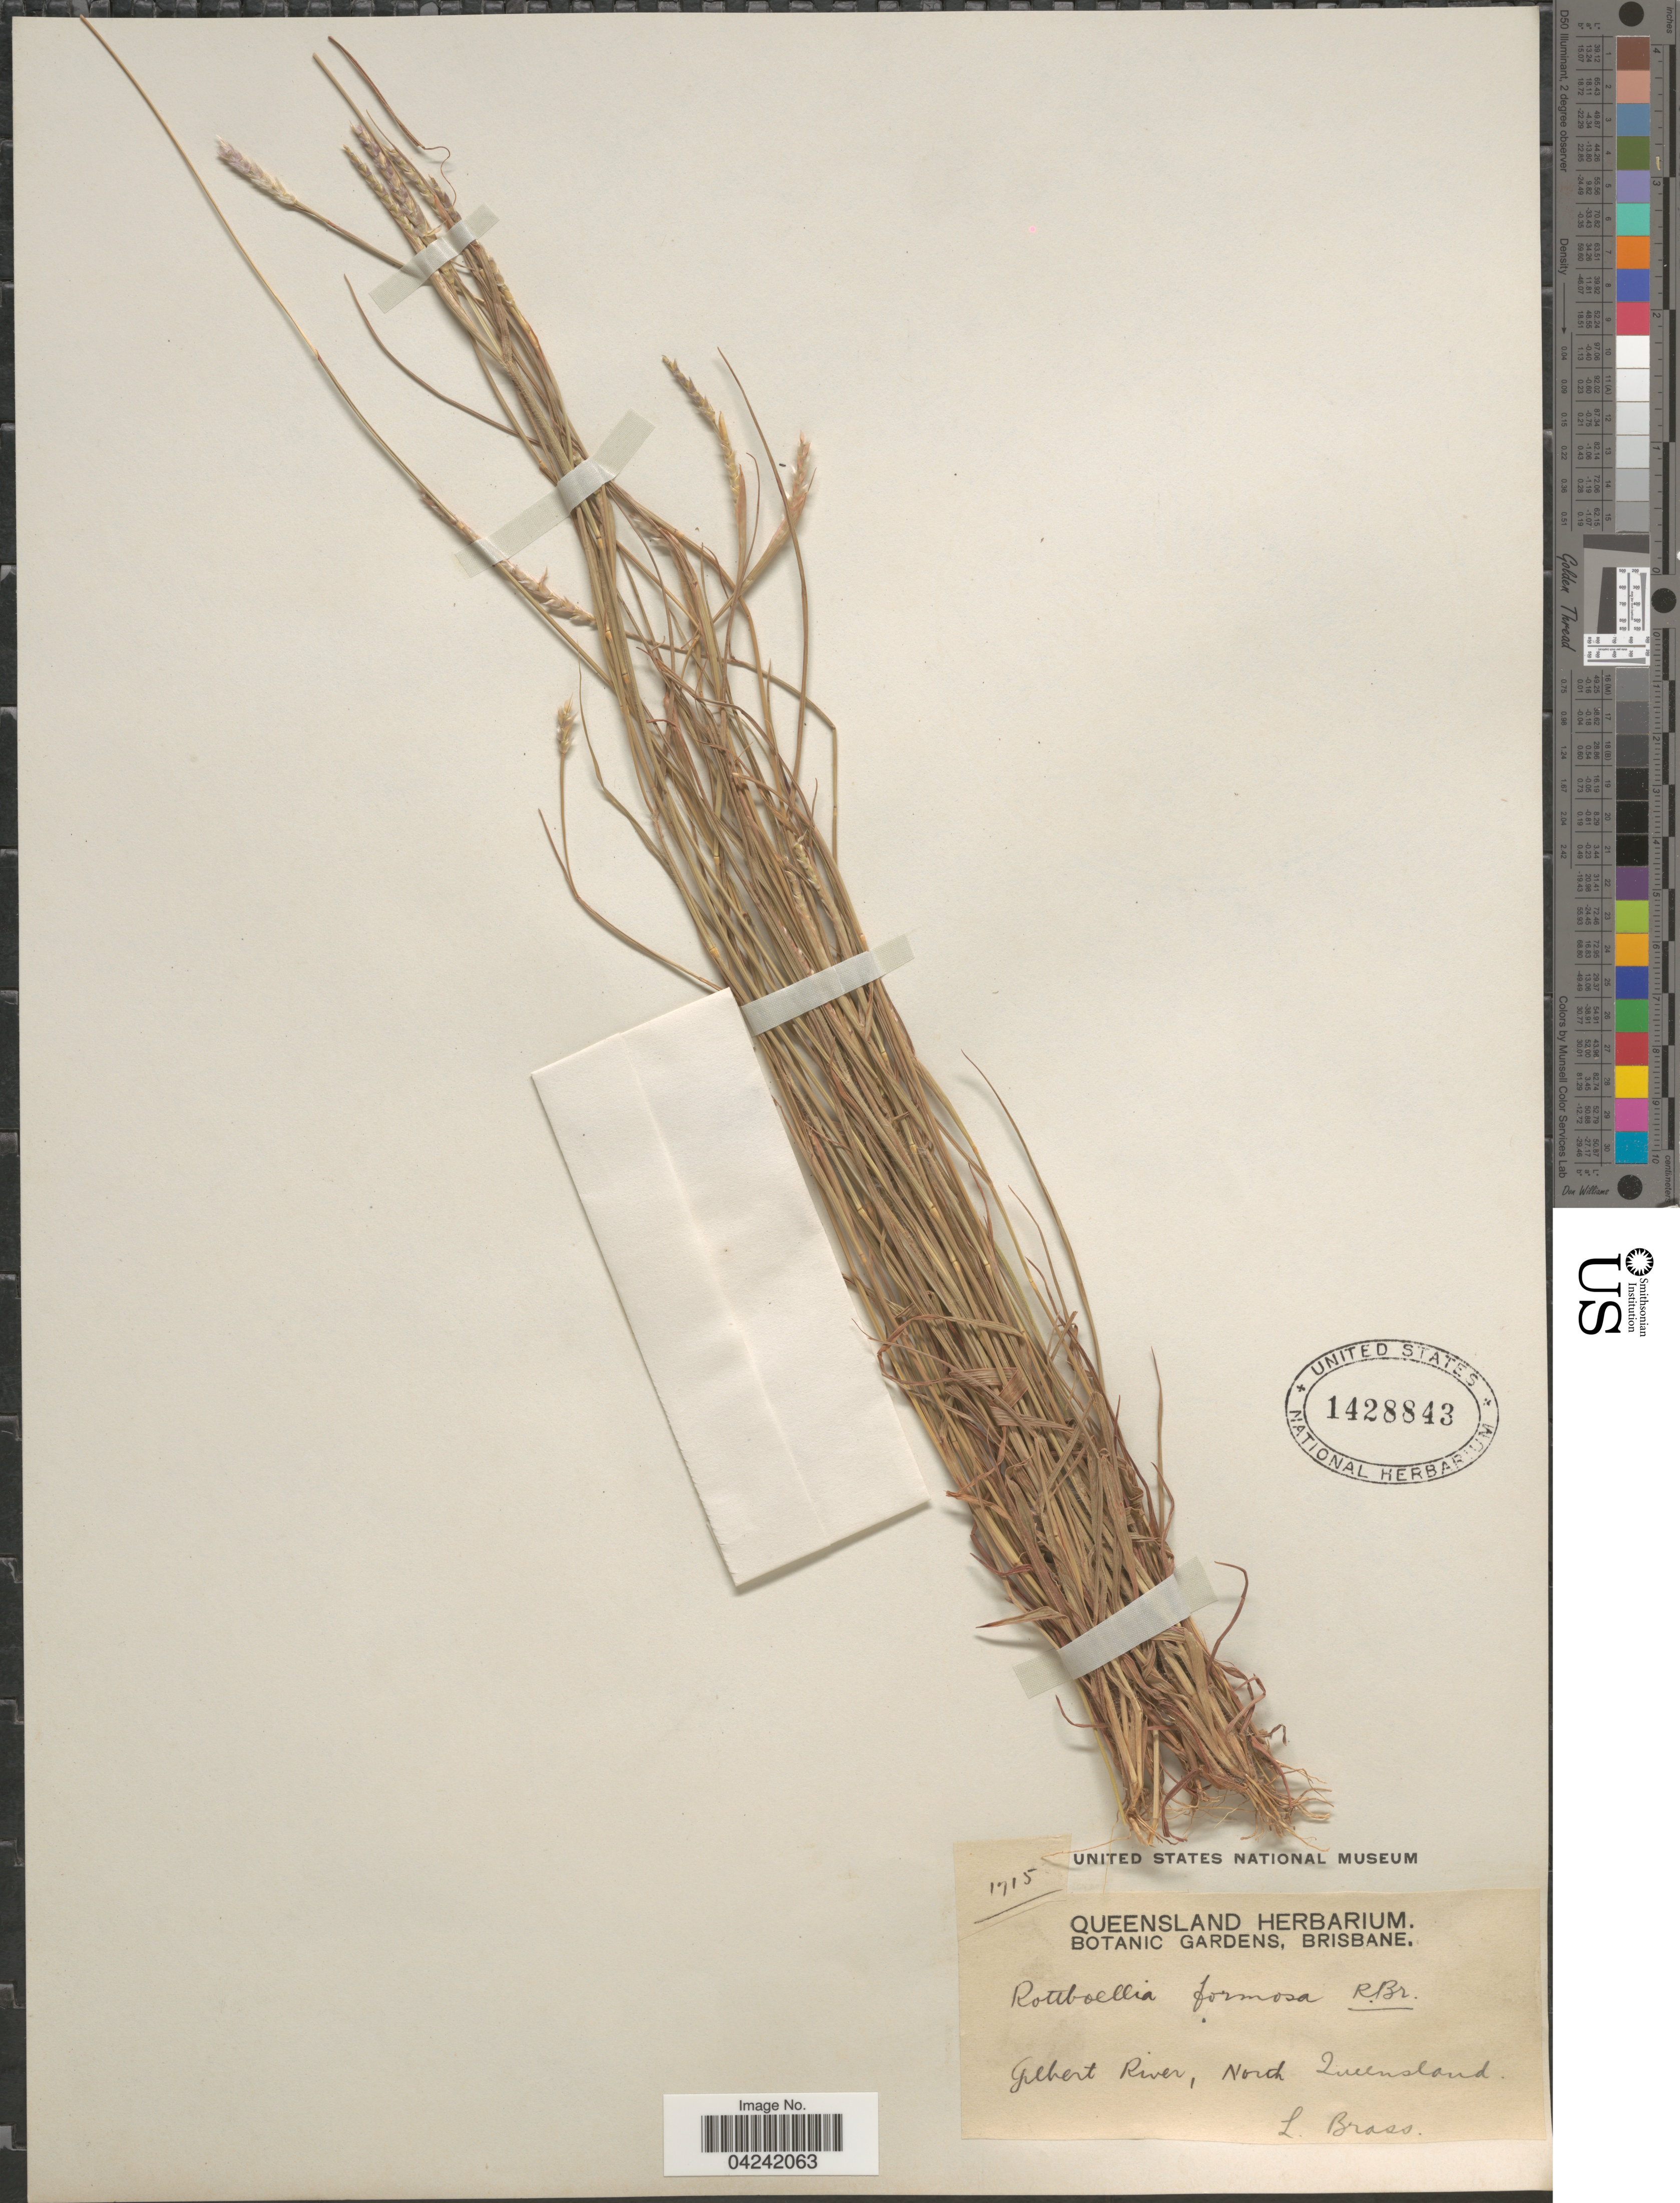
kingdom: Plantae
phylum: Tracheophyta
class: Liliopsida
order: Poales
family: Poaceae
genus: Mnesithea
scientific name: Mnesithea formosa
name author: (R. Br.) de Koning & Sosef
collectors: L. J. Brass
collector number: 1715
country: Australia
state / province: Queensland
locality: Gilbert River, North Queensland.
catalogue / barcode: US 1428843